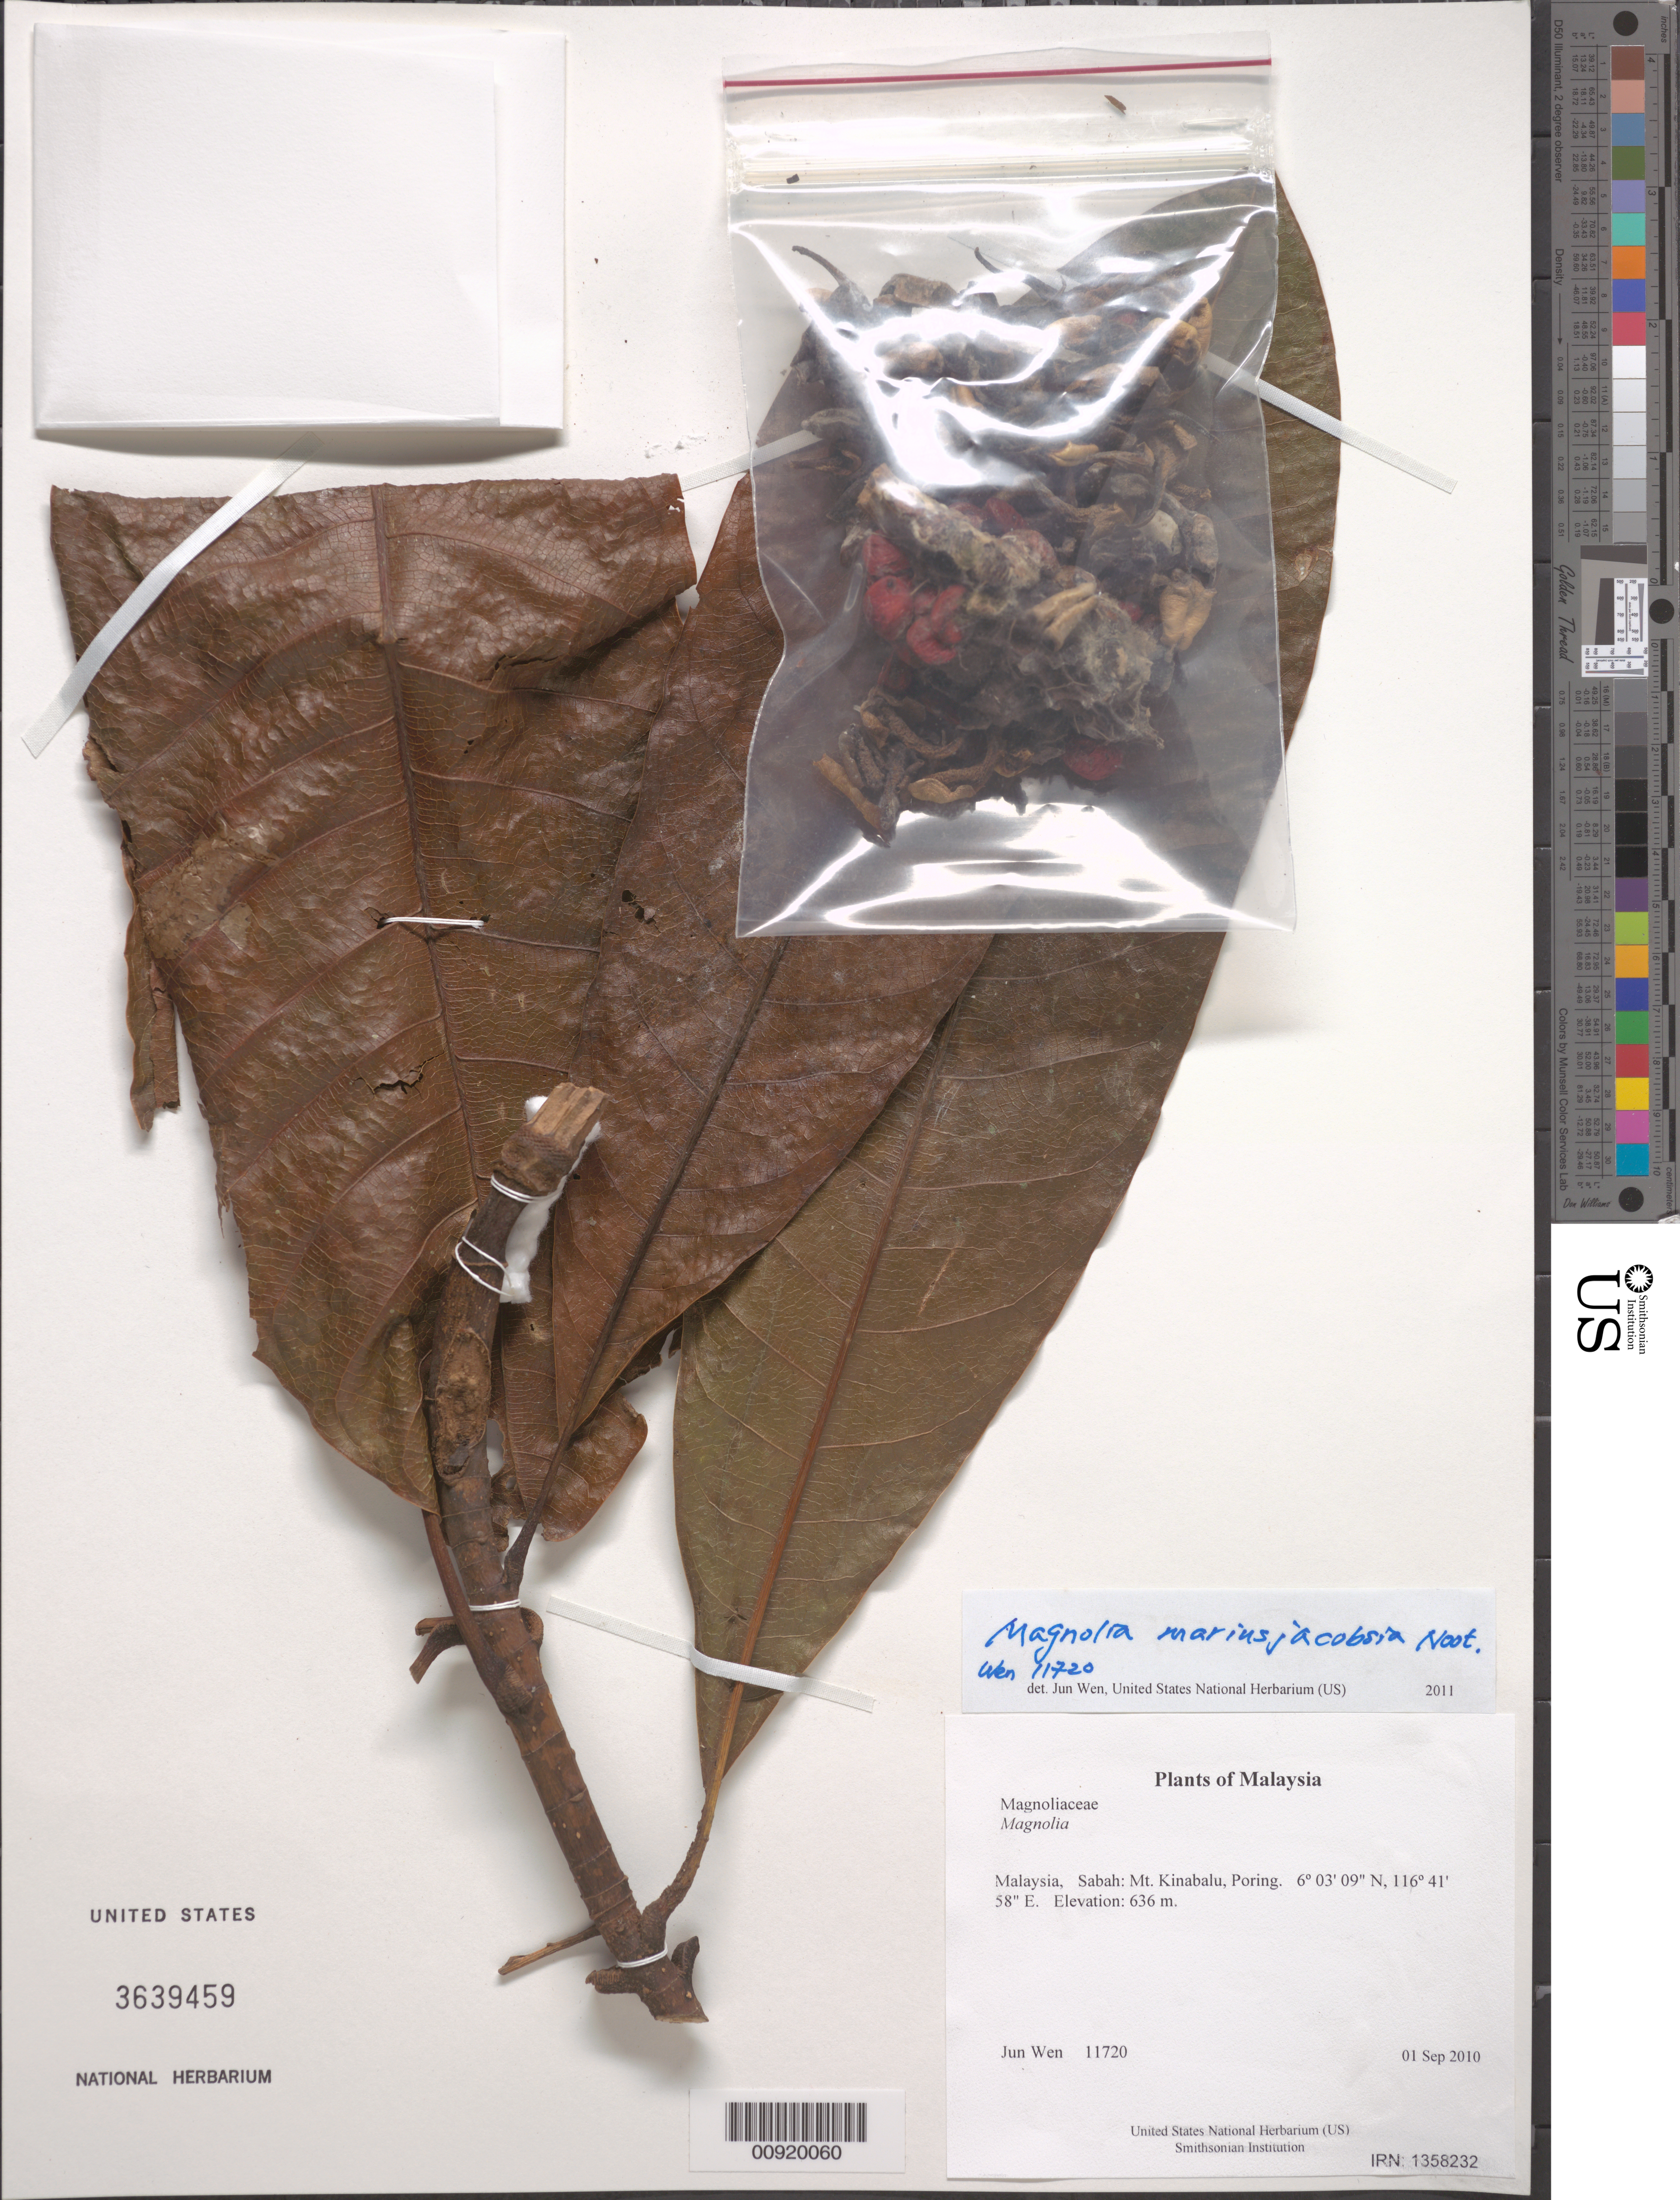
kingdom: Plantae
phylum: Tracheophyta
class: Magnoliopsida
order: Magnoliales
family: Magnoliaceae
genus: Magnolia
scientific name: Magnolia mariusjacobsia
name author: Noot.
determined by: Wen, Jun, (BOT), Smithsonian Institution - National Museum of Natural History (UNITED STATES)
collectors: J. Wen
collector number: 11720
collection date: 2010-09-01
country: Malaysia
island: Borneo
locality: Sabah: Mt. Kinabalu, Poring.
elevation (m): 636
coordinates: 06 03 09.1 N, 116 41 58.1 E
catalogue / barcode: US 3639459